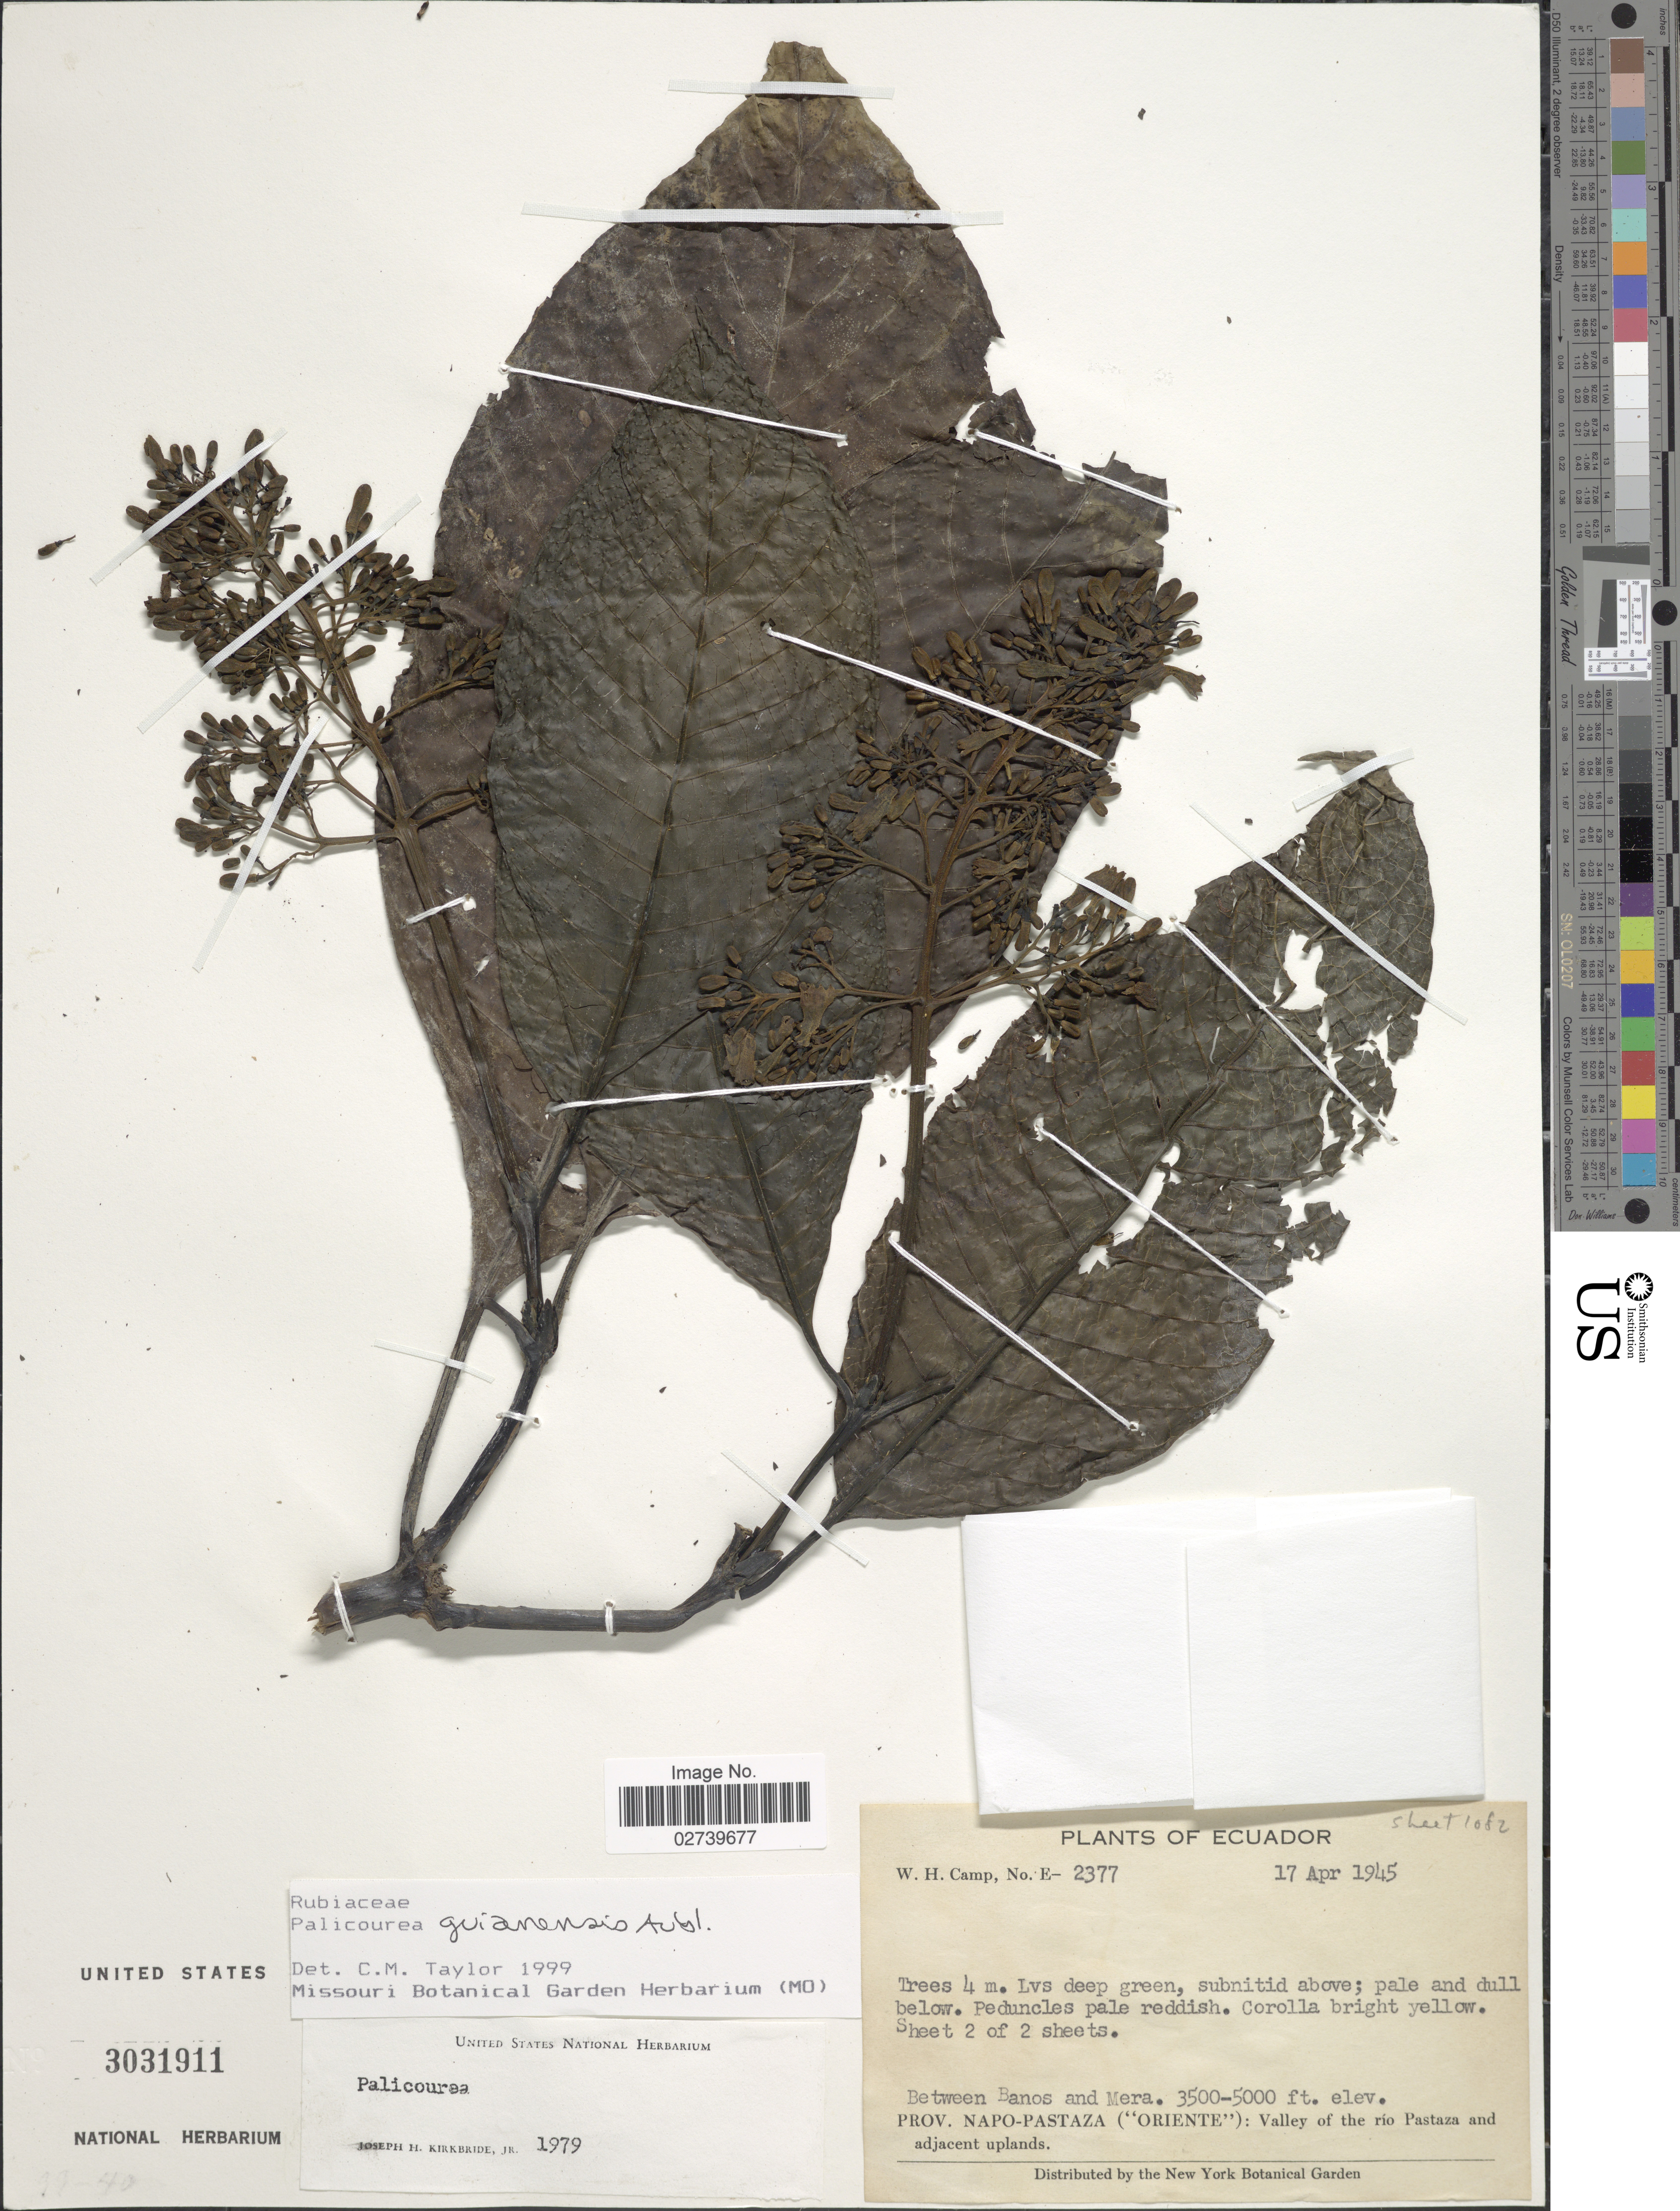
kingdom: Plantae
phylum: Tracheophyta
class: Magnoliopsida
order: Gentianales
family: Rubiaceae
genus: Palicourea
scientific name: Palicourea guianensis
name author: Aubl.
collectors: W. H. Camp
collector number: E-2377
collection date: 1945-04-17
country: Ecuador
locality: Between Banos and Mera, Prov. Napo-Pastaza ("Oriente"): Valley of the rio Pastaza and adjacent uplands.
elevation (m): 1067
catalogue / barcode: US 3031911